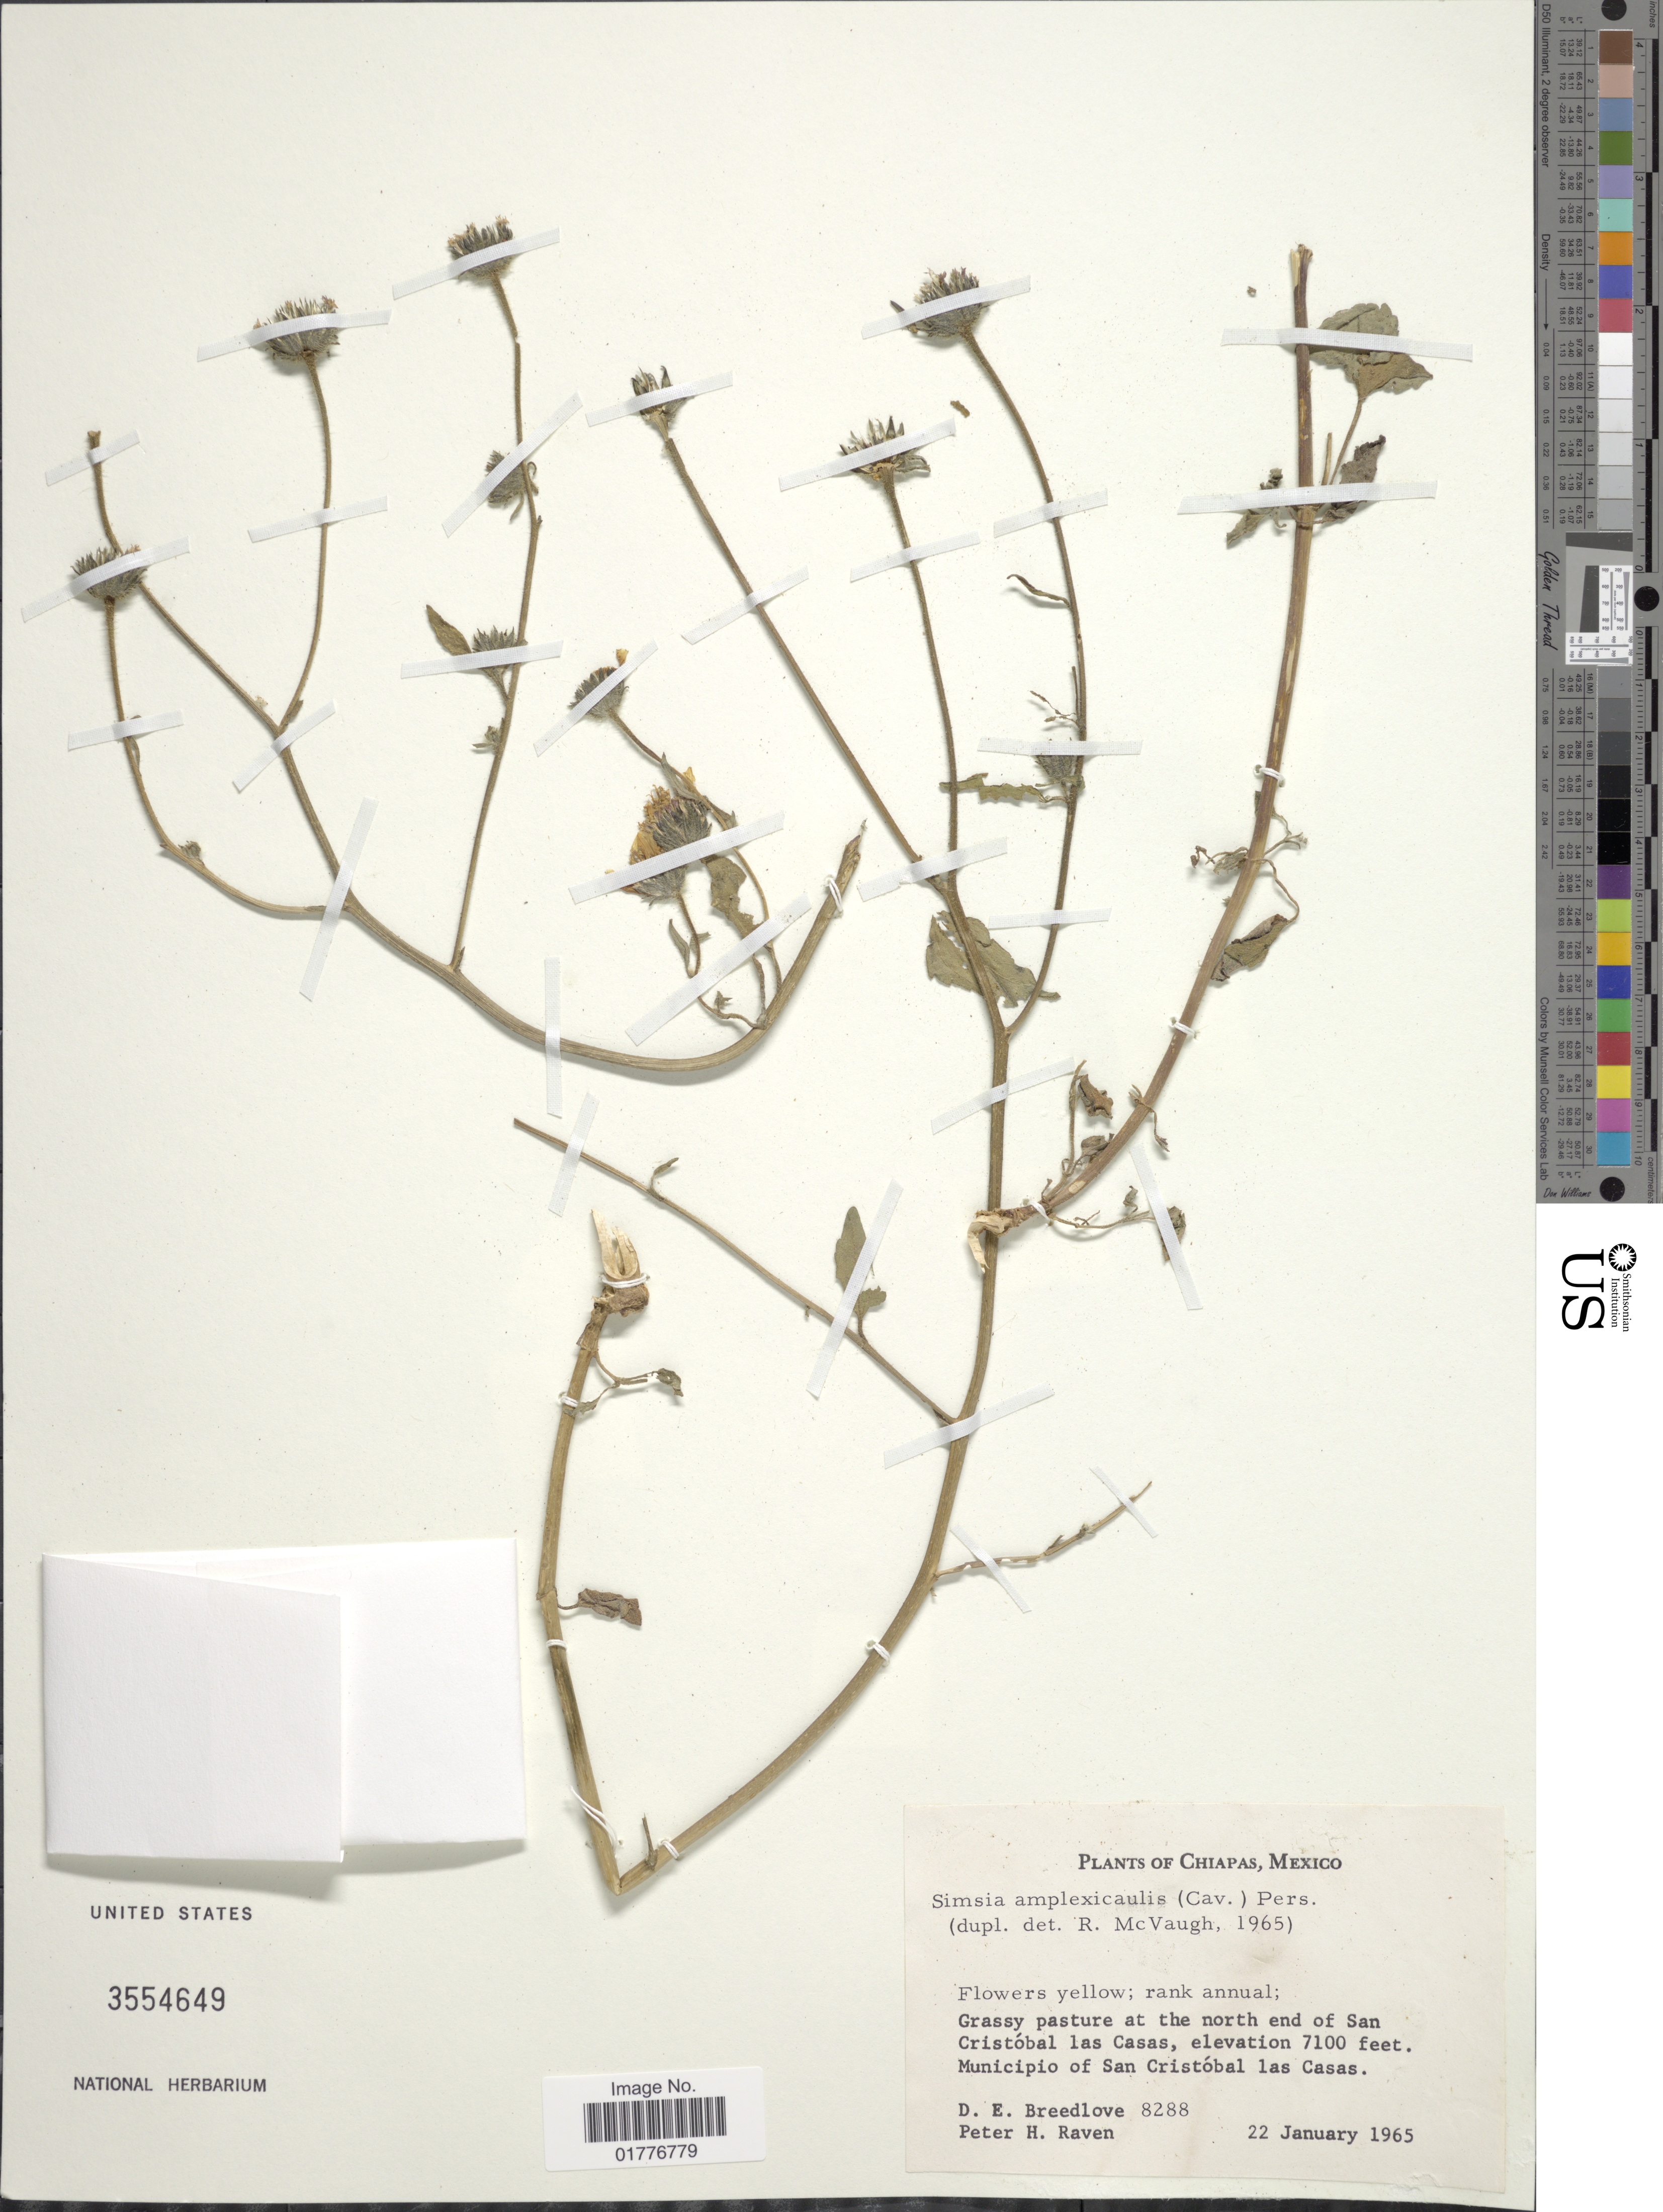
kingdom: Plantae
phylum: Tracheophyta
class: Magnoliopsida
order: Asterales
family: Asteraceae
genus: Simsia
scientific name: Simsia amplexicaulis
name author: (Cav.) Pers.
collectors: D. E. Breedlove & P. Raven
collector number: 8288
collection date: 1965-01-22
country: Mexico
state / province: Chiapas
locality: Grassy pasture at the north end of San Cristobal las Casas. Municipio of San Cristobal Las Casas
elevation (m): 2164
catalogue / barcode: US 3554649